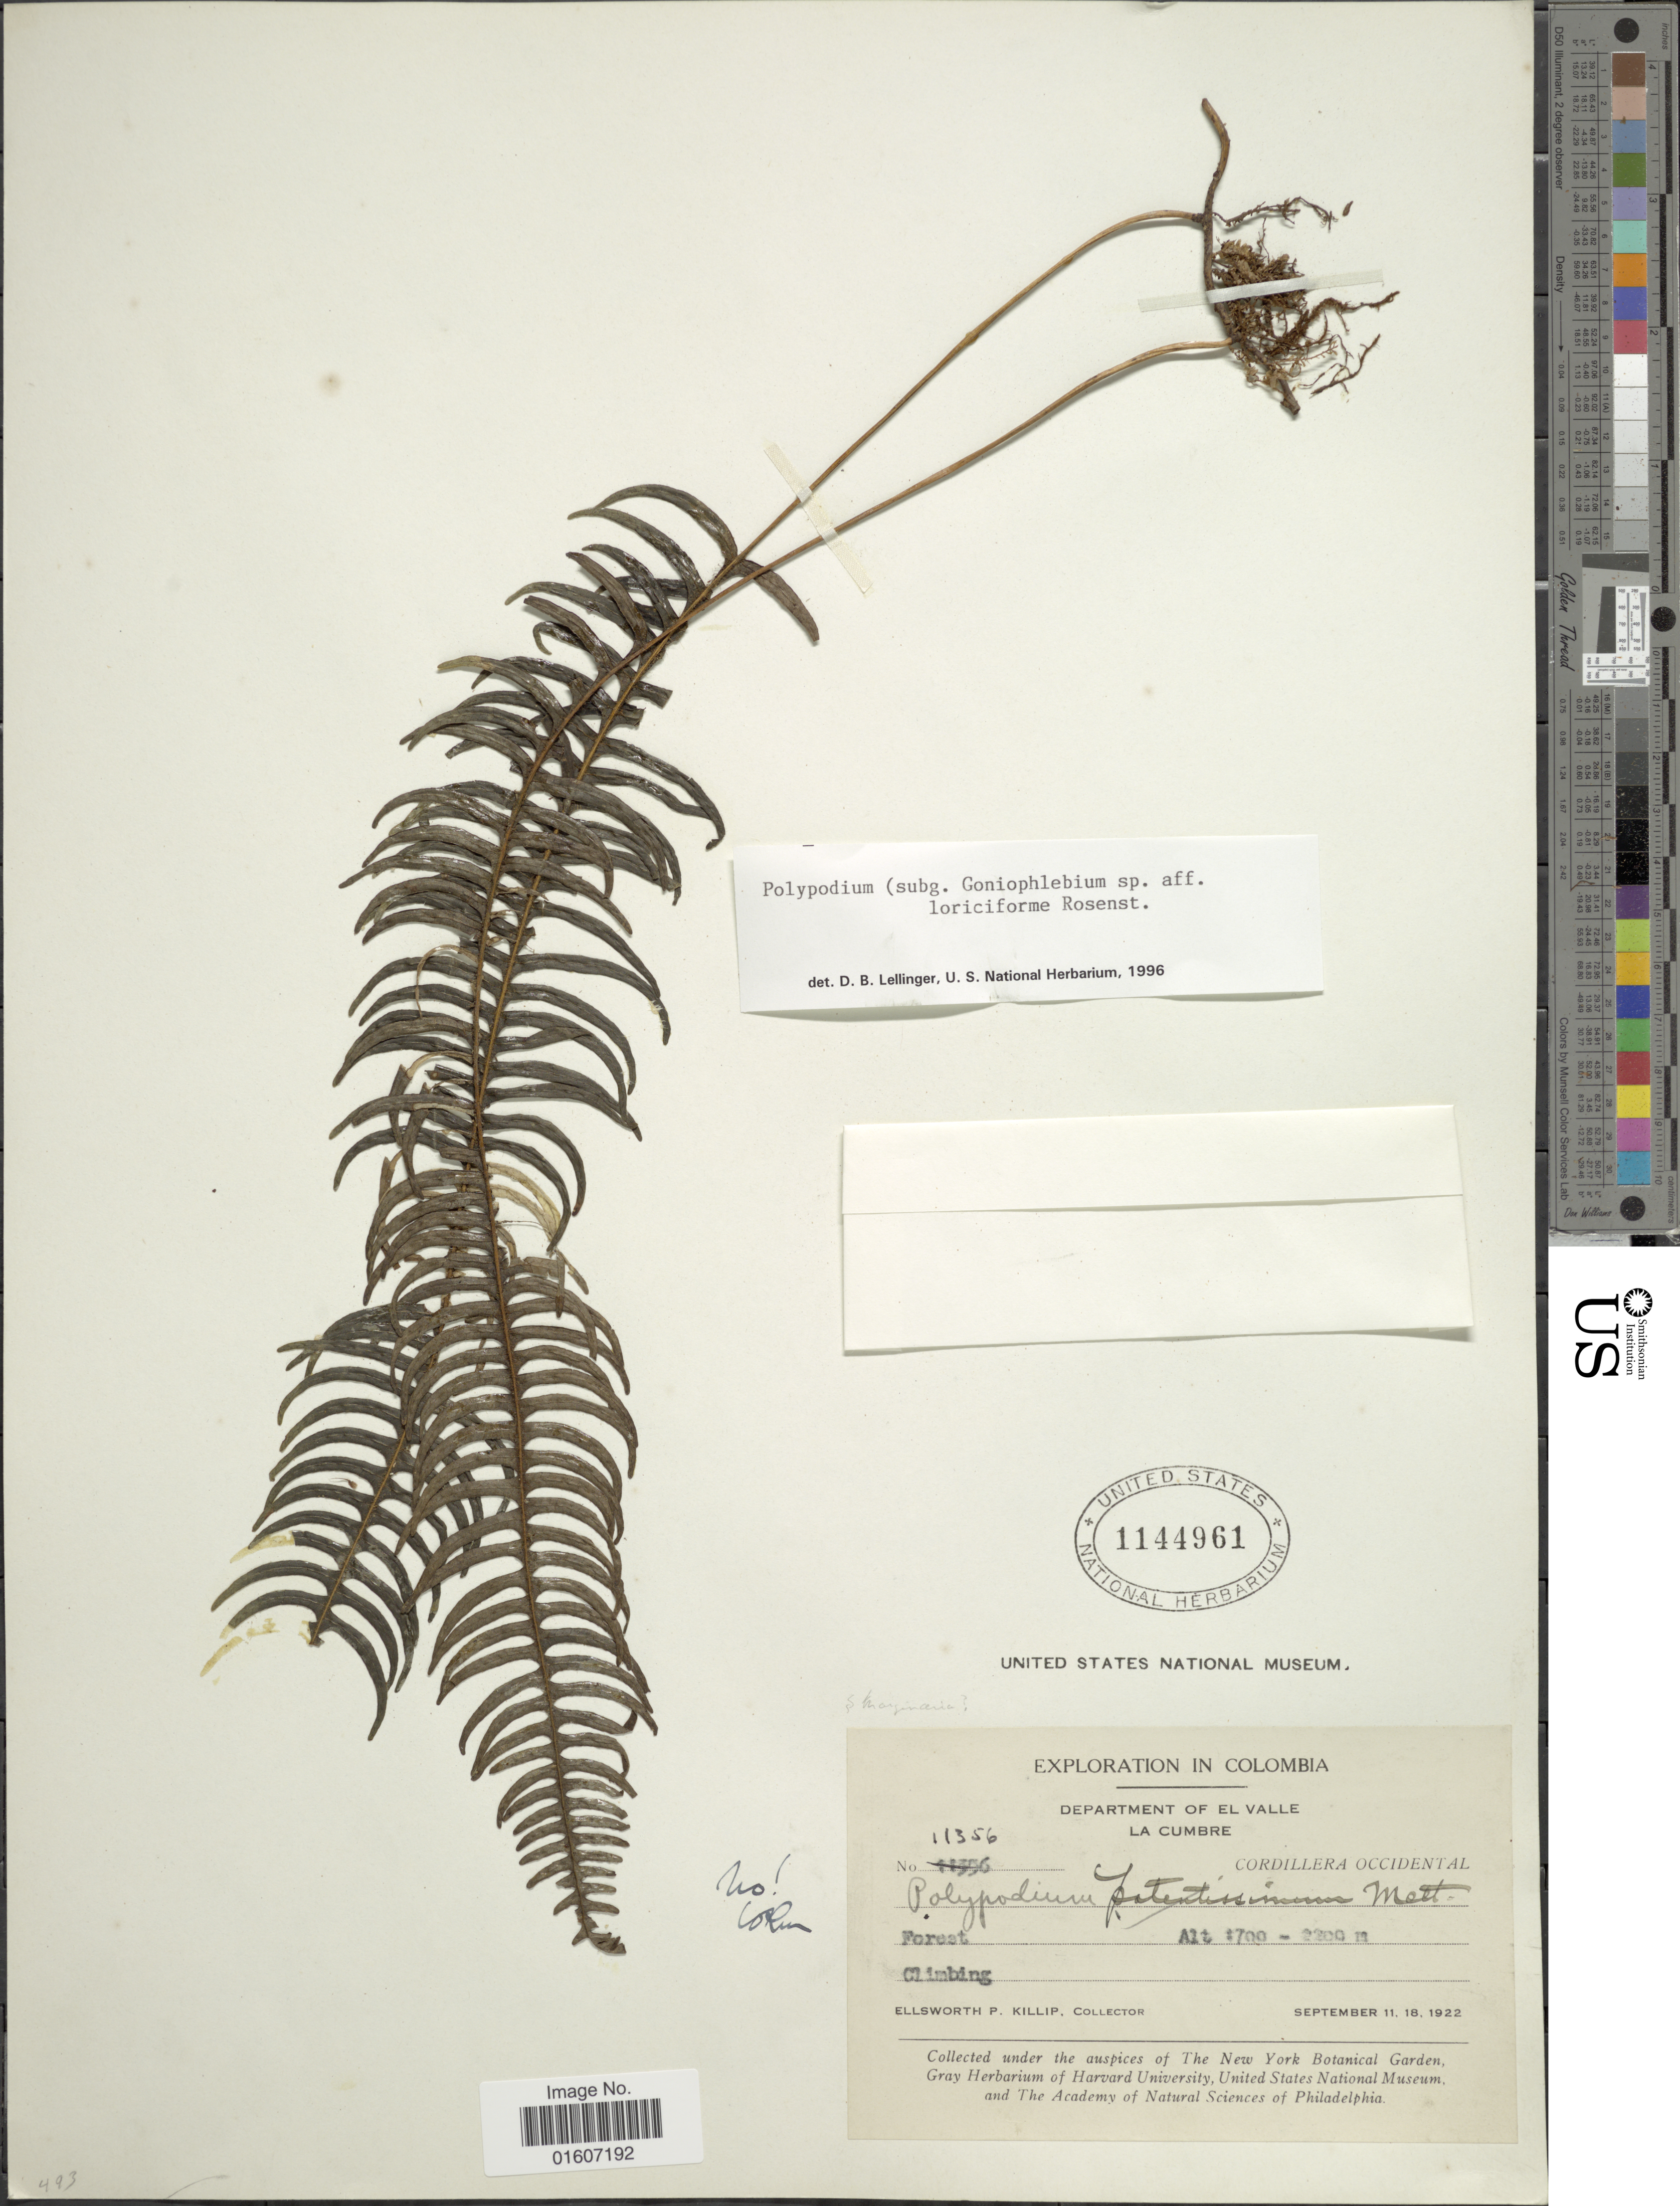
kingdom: Plantae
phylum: Tracheophyta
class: Polypodiopsida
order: Polypodiales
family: Polypodiaceae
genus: Serpocaulon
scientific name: Serpocaulon sp.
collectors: E. P. Killip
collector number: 11356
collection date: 1922-09-11/1922-09-18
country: Colombia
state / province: Valle del Cauca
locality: Department of El Valle, La Cumbre, Cordillera Occidental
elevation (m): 1700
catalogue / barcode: US 1144961